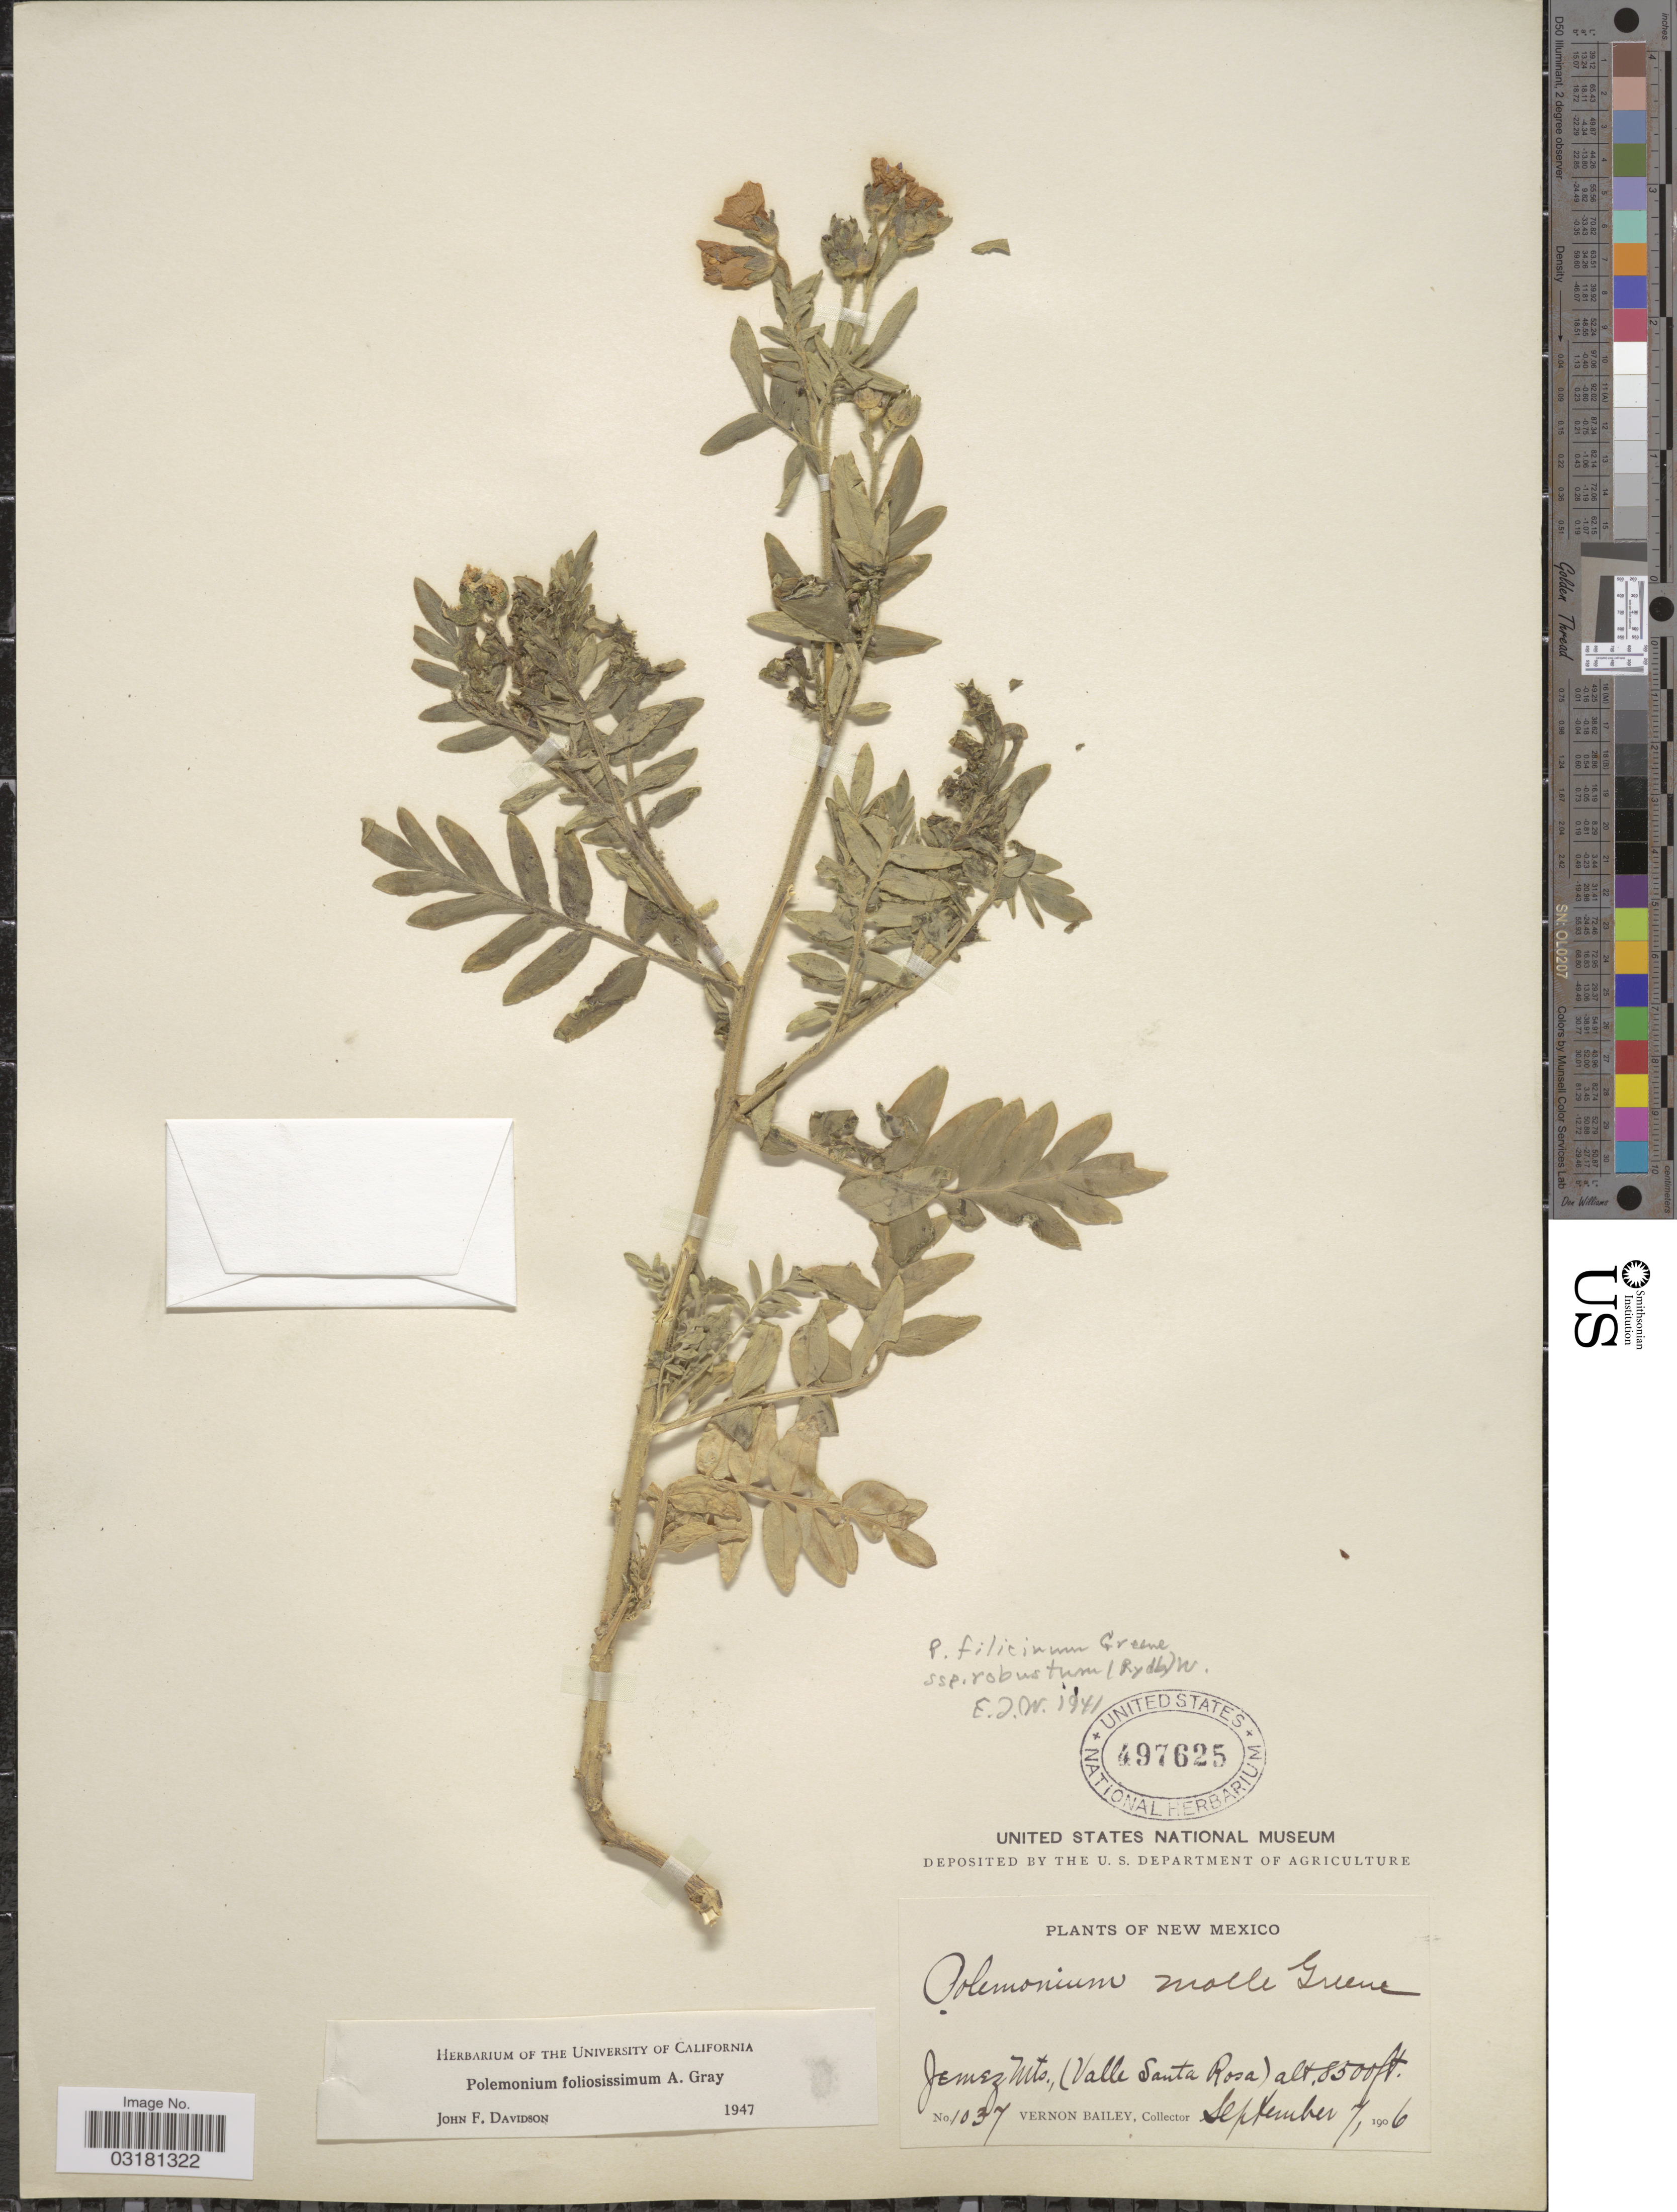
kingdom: Plantae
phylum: Tracheophyta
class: Magnoliopsida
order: Ericales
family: Polemoniaceae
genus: Polemonium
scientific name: Polemonium foliosissimum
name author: A. Gray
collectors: V. O. Bailey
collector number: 1037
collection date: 1906-09-07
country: United States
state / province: New Mexico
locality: Jemez Mts., (Valle Santa Rosa).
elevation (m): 2591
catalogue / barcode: US 497625